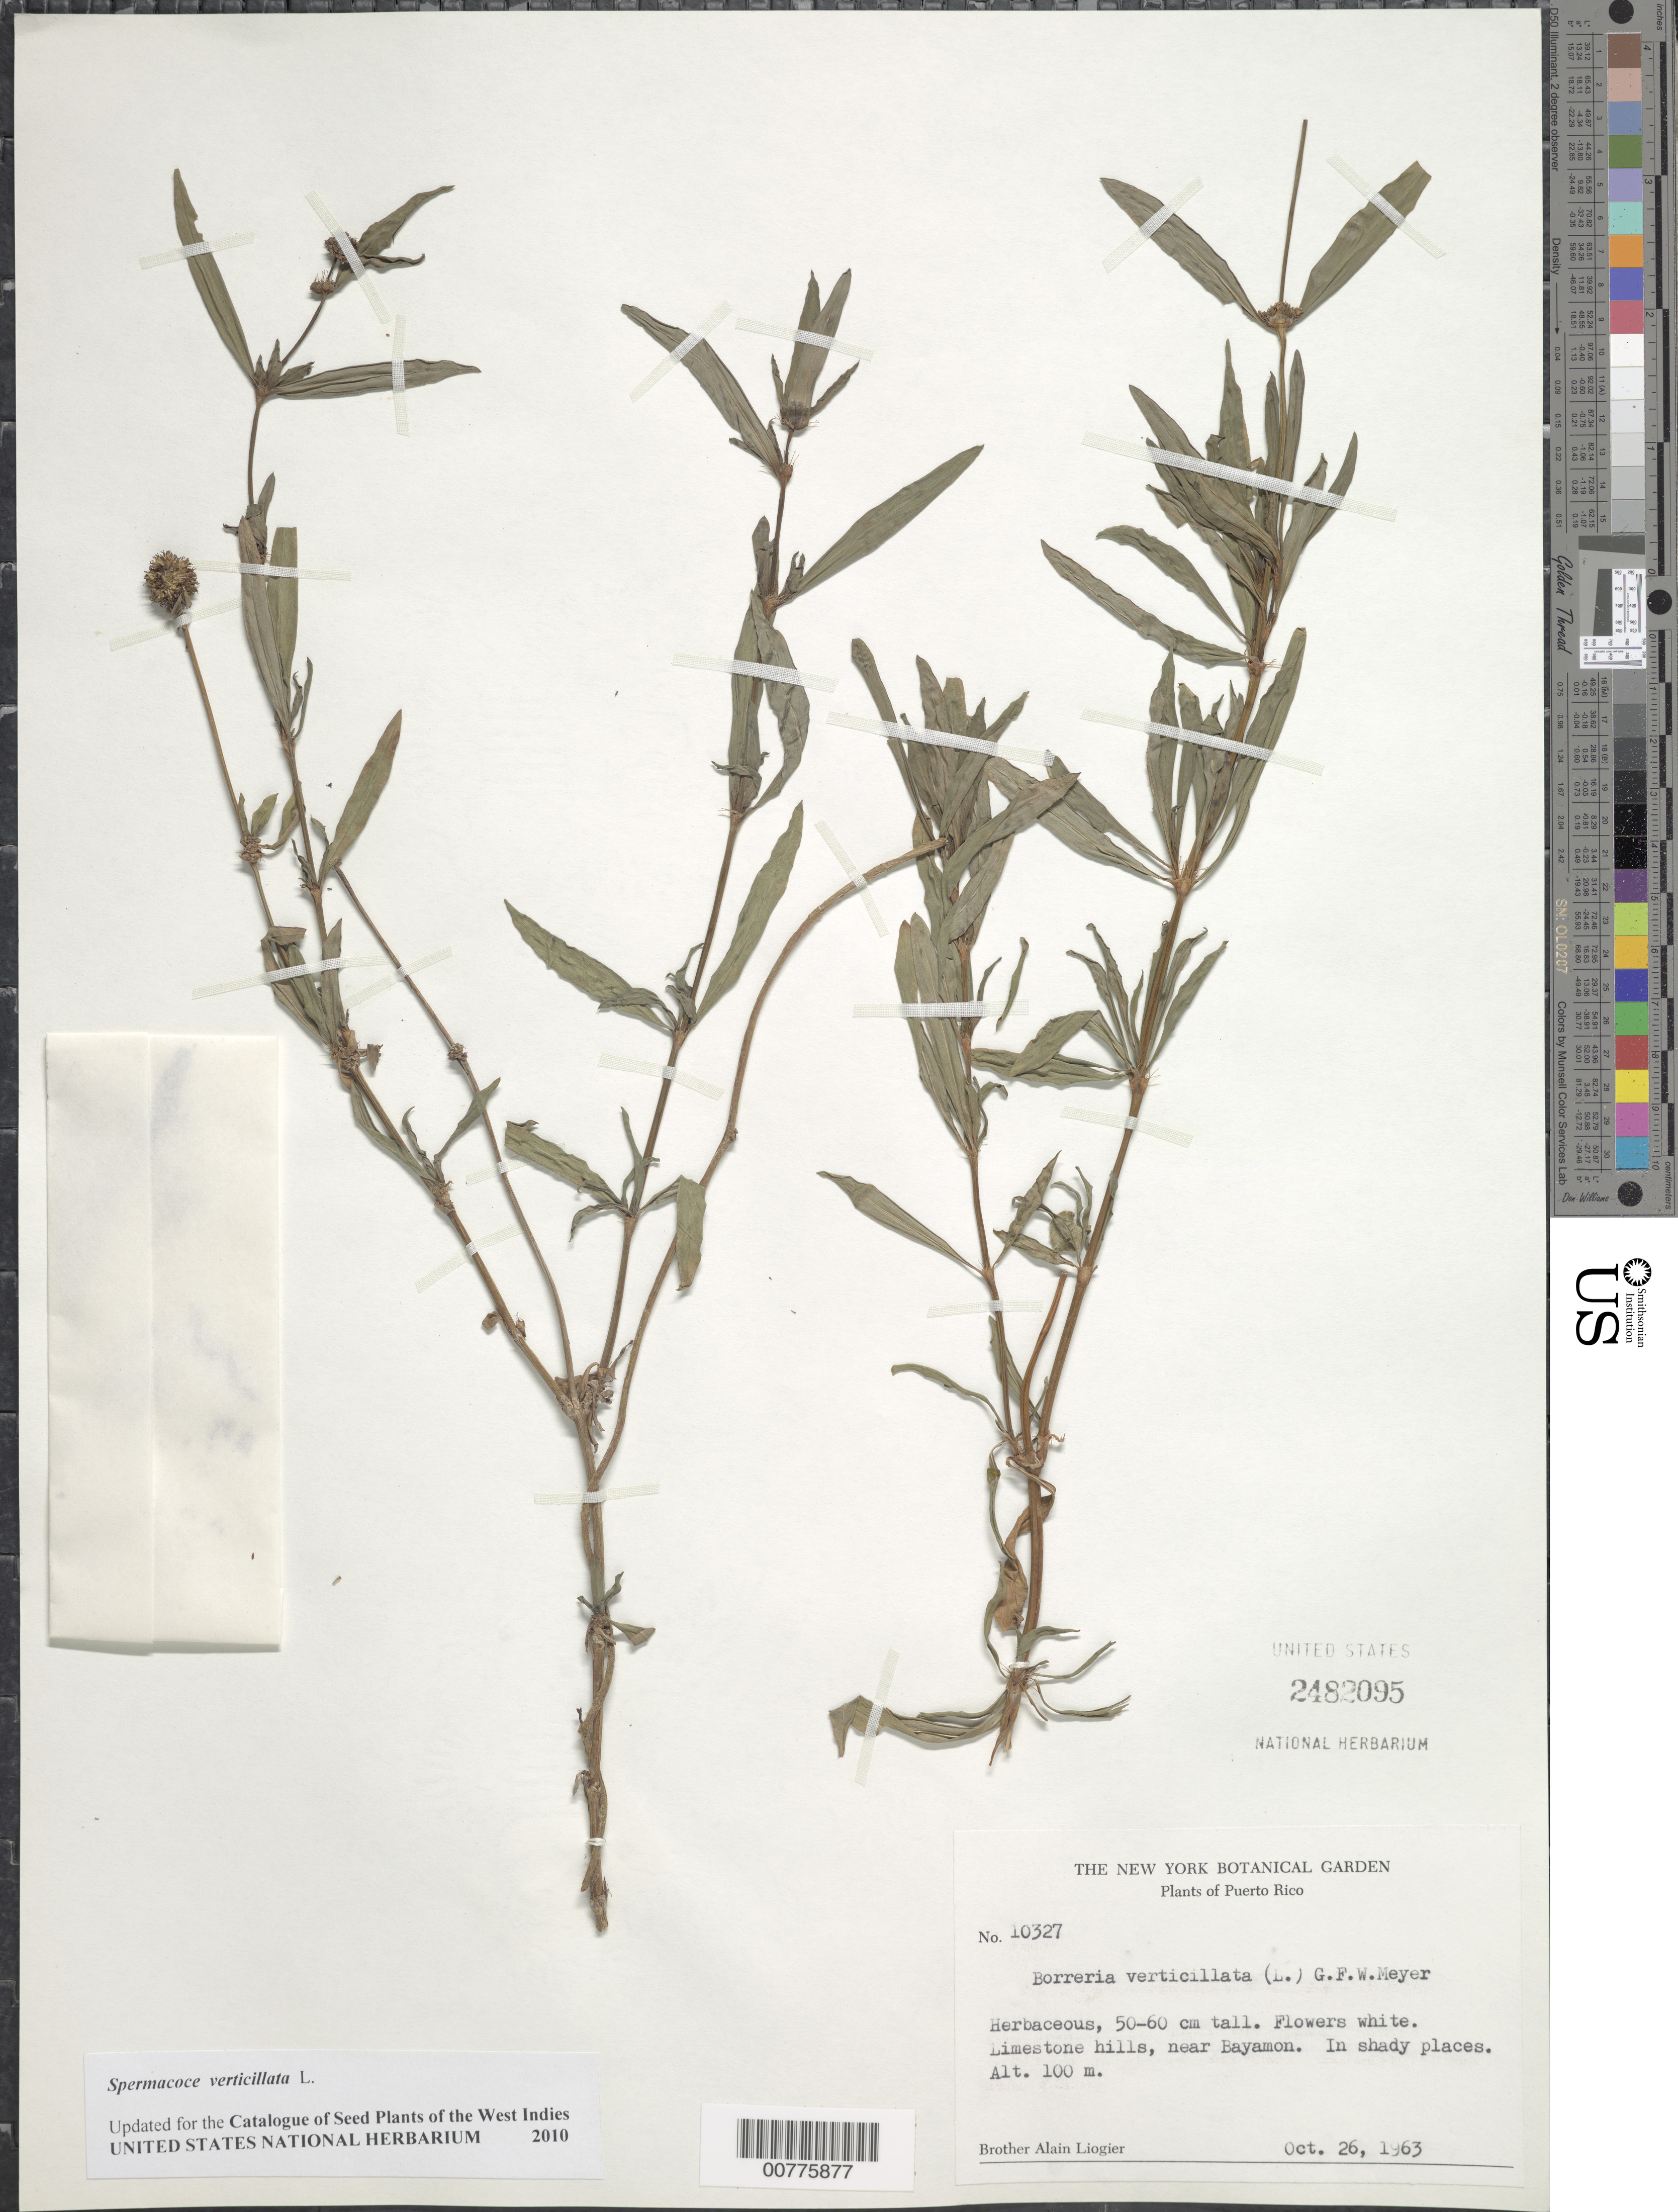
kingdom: Plantae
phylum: Tracheophyta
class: Magnoliopsida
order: Gentianales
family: Rubiaceae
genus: Spermacoce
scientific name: Spermacoce verticillata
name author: L.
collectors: A. H. Liogier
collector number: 10327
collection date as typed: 26 Oct 1963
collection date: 1963-10-26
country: Puerto Rico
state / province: Bayamón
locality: Limestone hills, near Bayamon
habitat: In shady places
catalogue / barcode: US 2482095